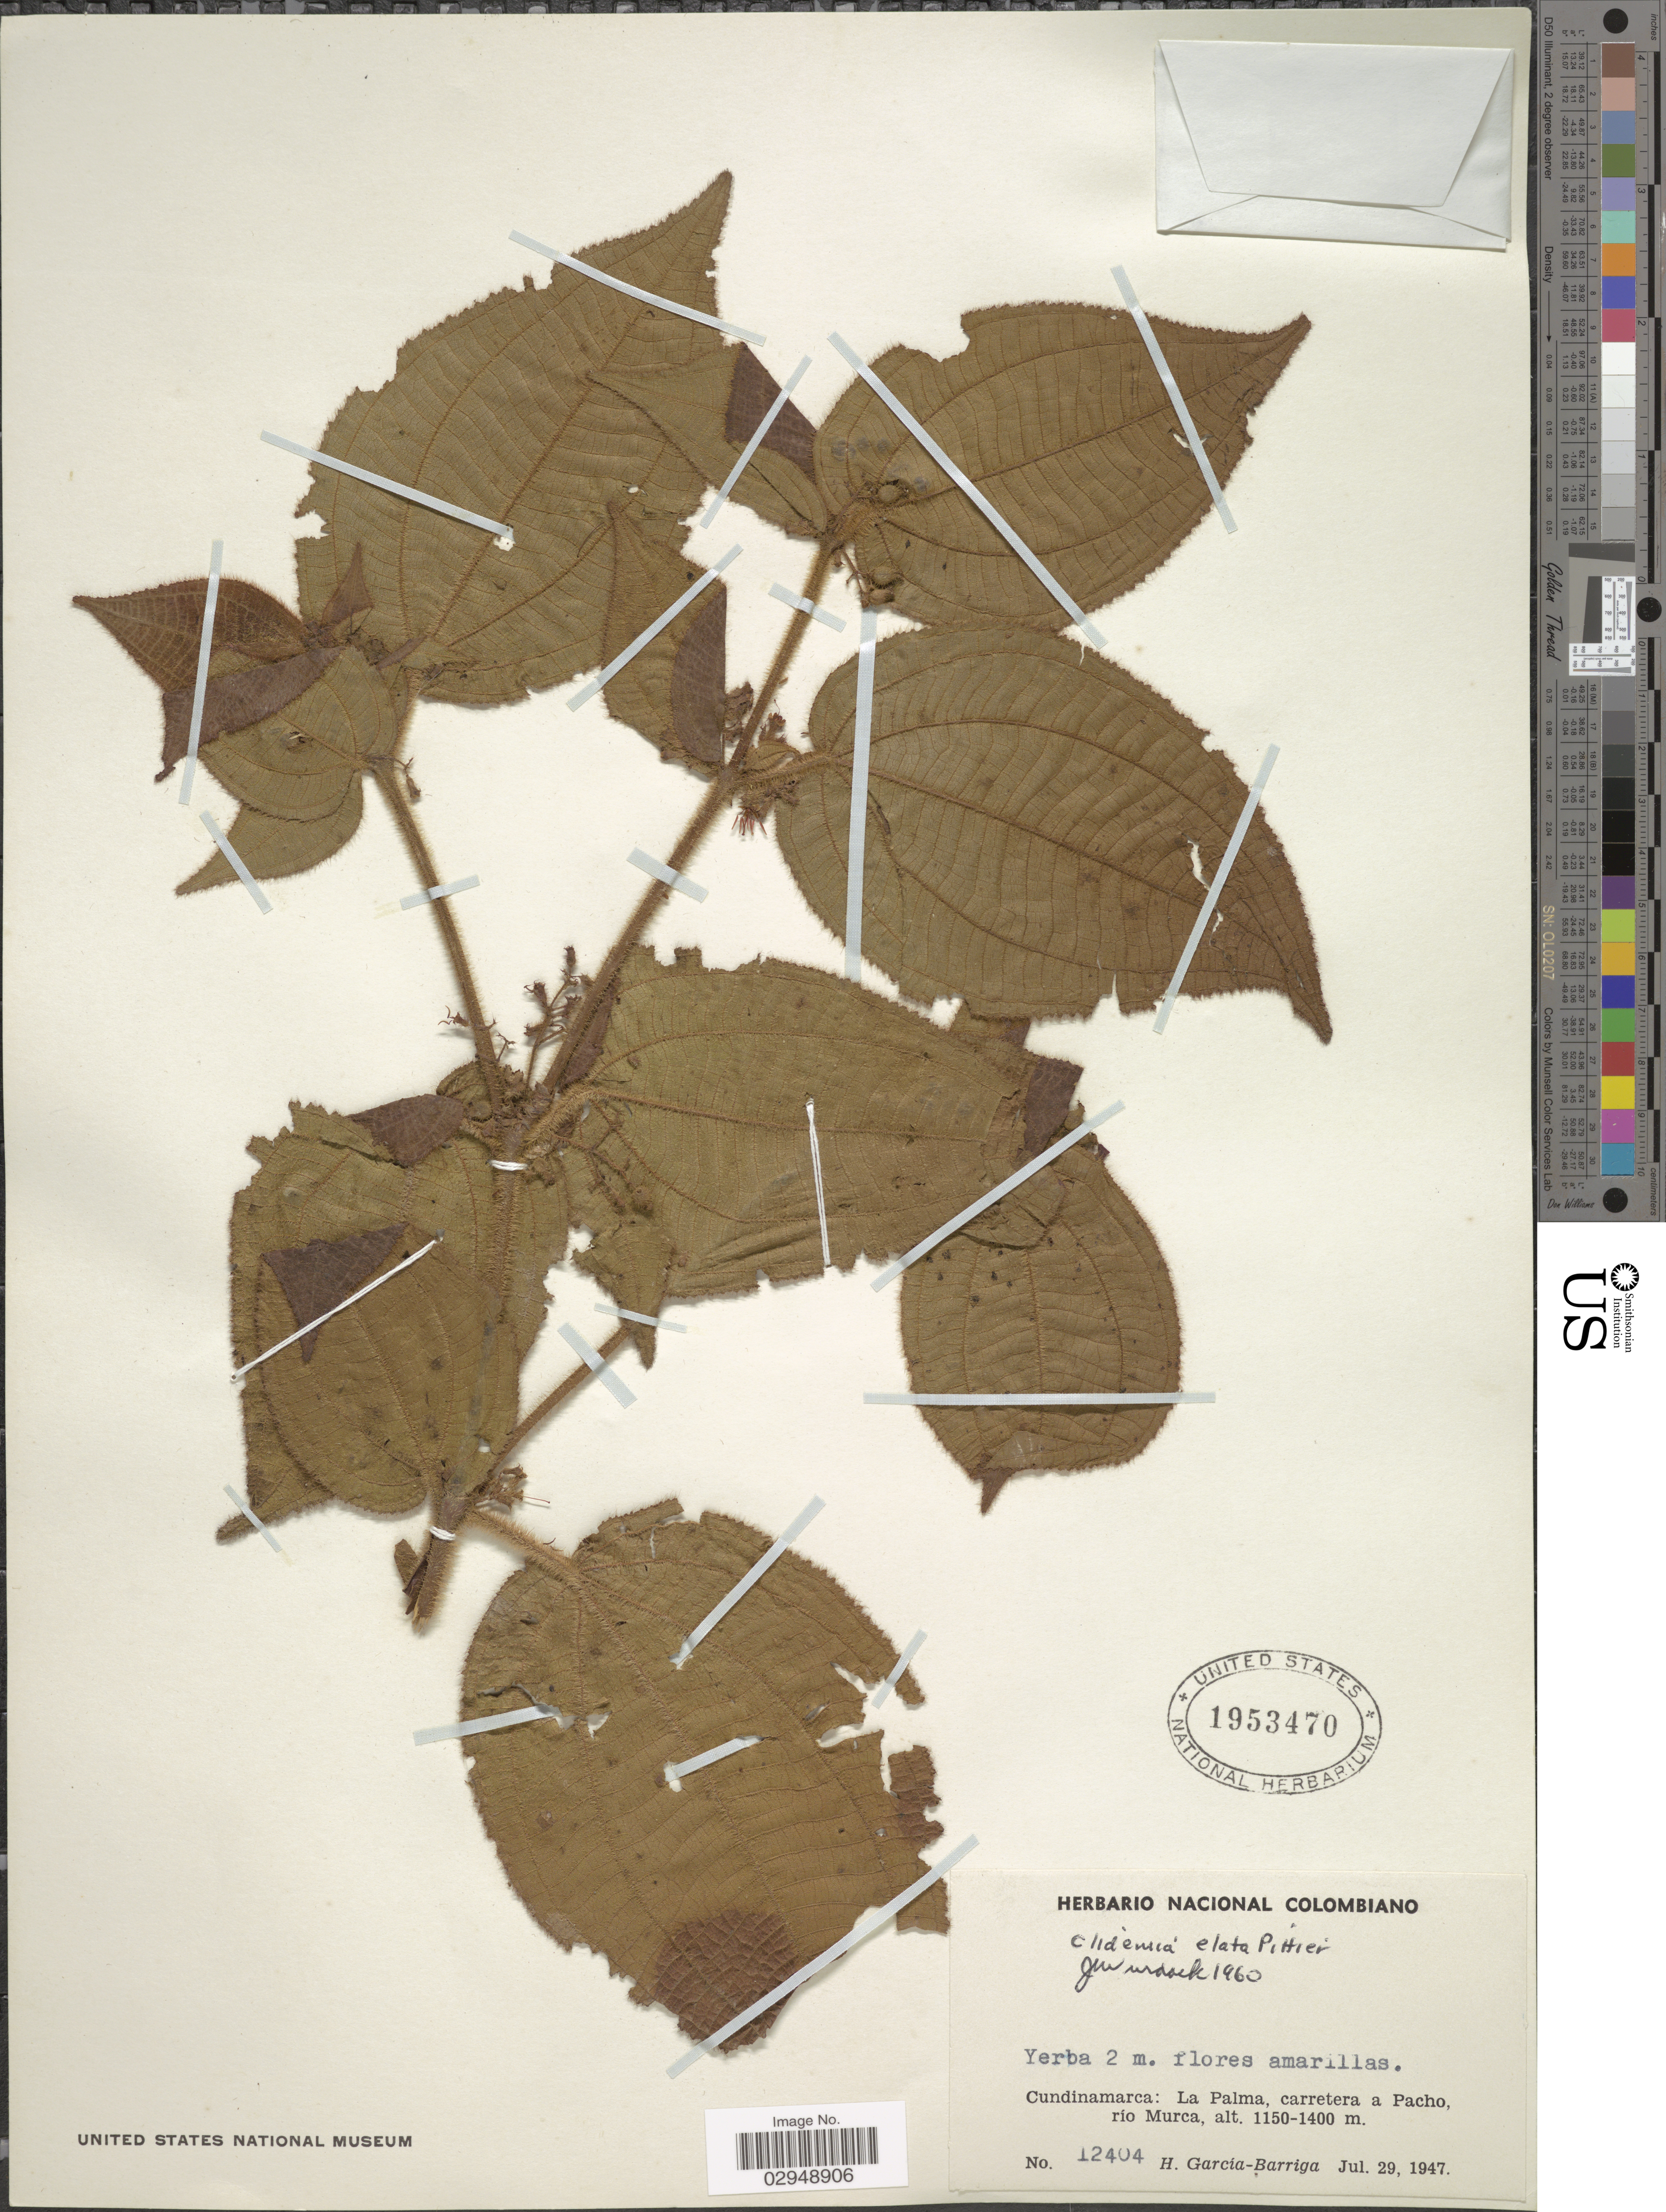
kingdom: Plantae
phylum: Tracheophyta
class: Magnoliopsida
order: Myrtales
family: Melastomataceae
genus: Clidemia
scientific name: Clidemia ciliata var. elata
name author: D. Don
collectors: H. García Barriga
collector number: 12404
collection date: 1947-07-29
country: Colombia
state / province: Cundinamarca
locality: La Palma, carretera a Pacho, río Murca.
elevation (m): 1150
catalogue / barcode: US 1953470